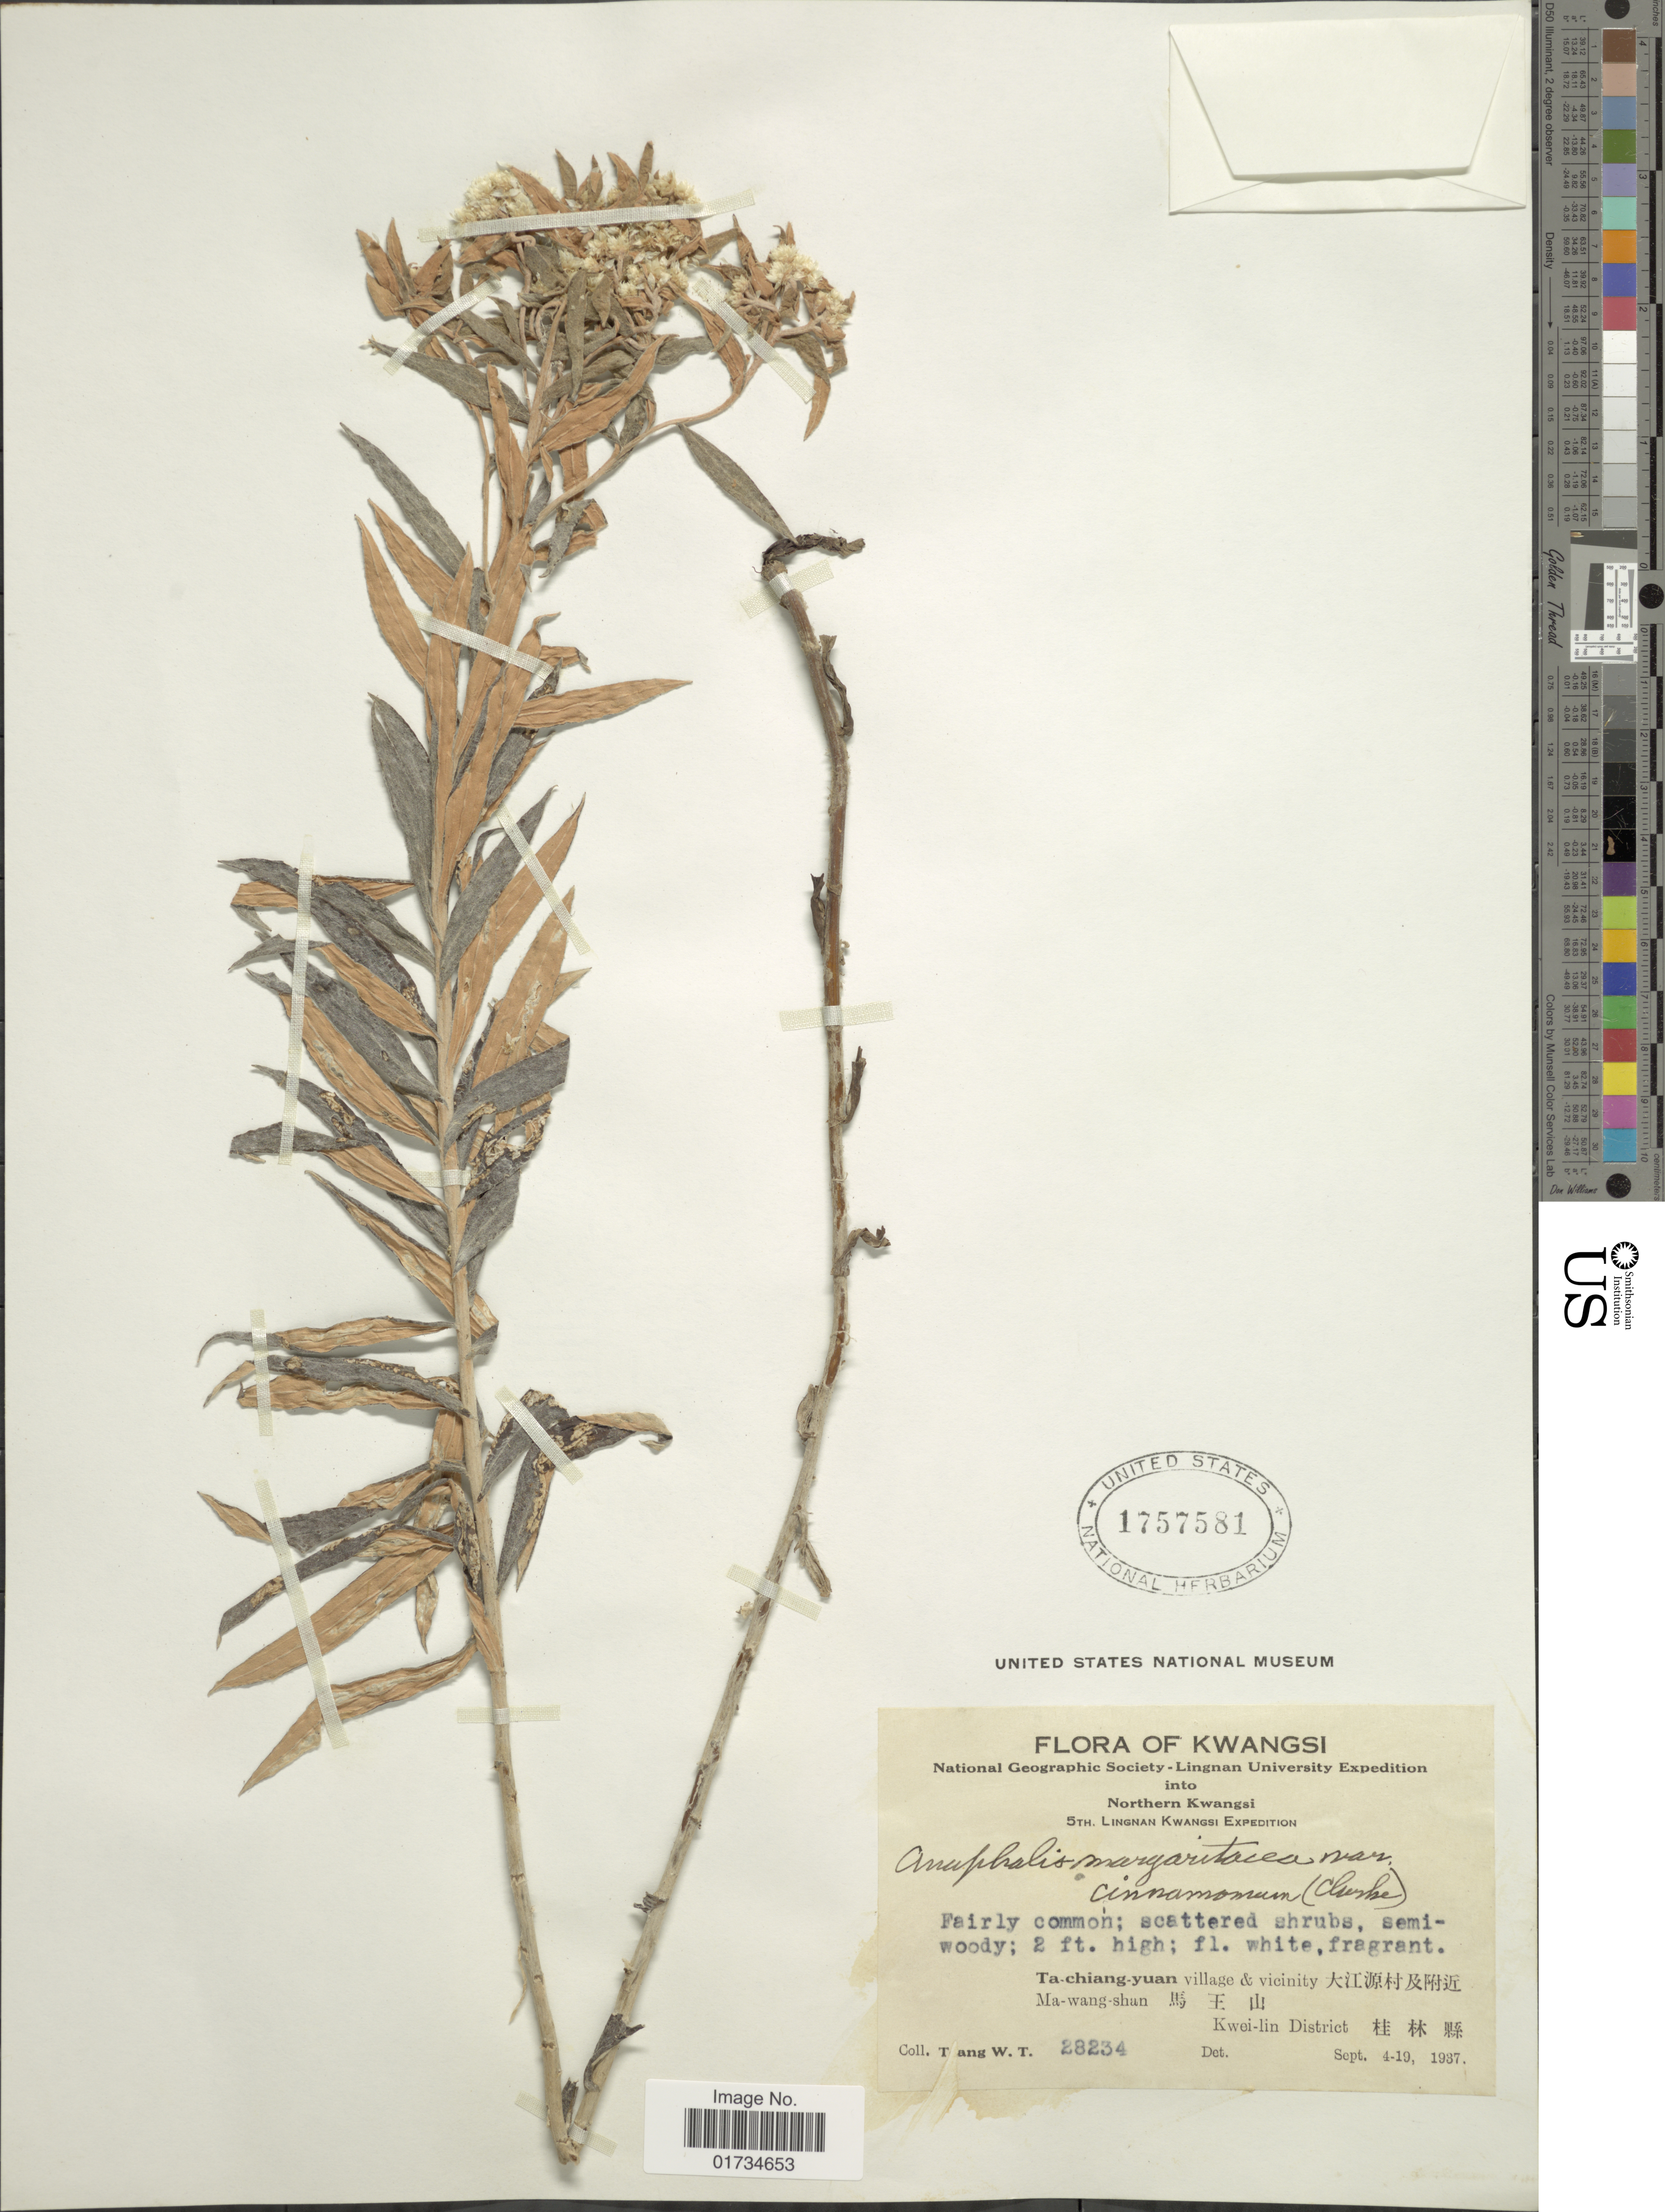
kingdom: Plantae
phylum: Tracheophyta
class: Magnoliopsida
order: Asterales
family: Asteraceae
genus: Anaphalis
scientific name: Anaphalis margaritacea var. cinnamomea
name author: (DC.) Herder & Maxim.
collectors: W. T. Tsang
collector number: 28234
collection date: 1937-09-04/1937-09-19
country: China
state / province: Guangxi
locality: Kwangsi. Ta-chiang-yuan village & vicinity.Ma-wang-shan. Kwei-lin District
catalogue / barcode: US 1757581